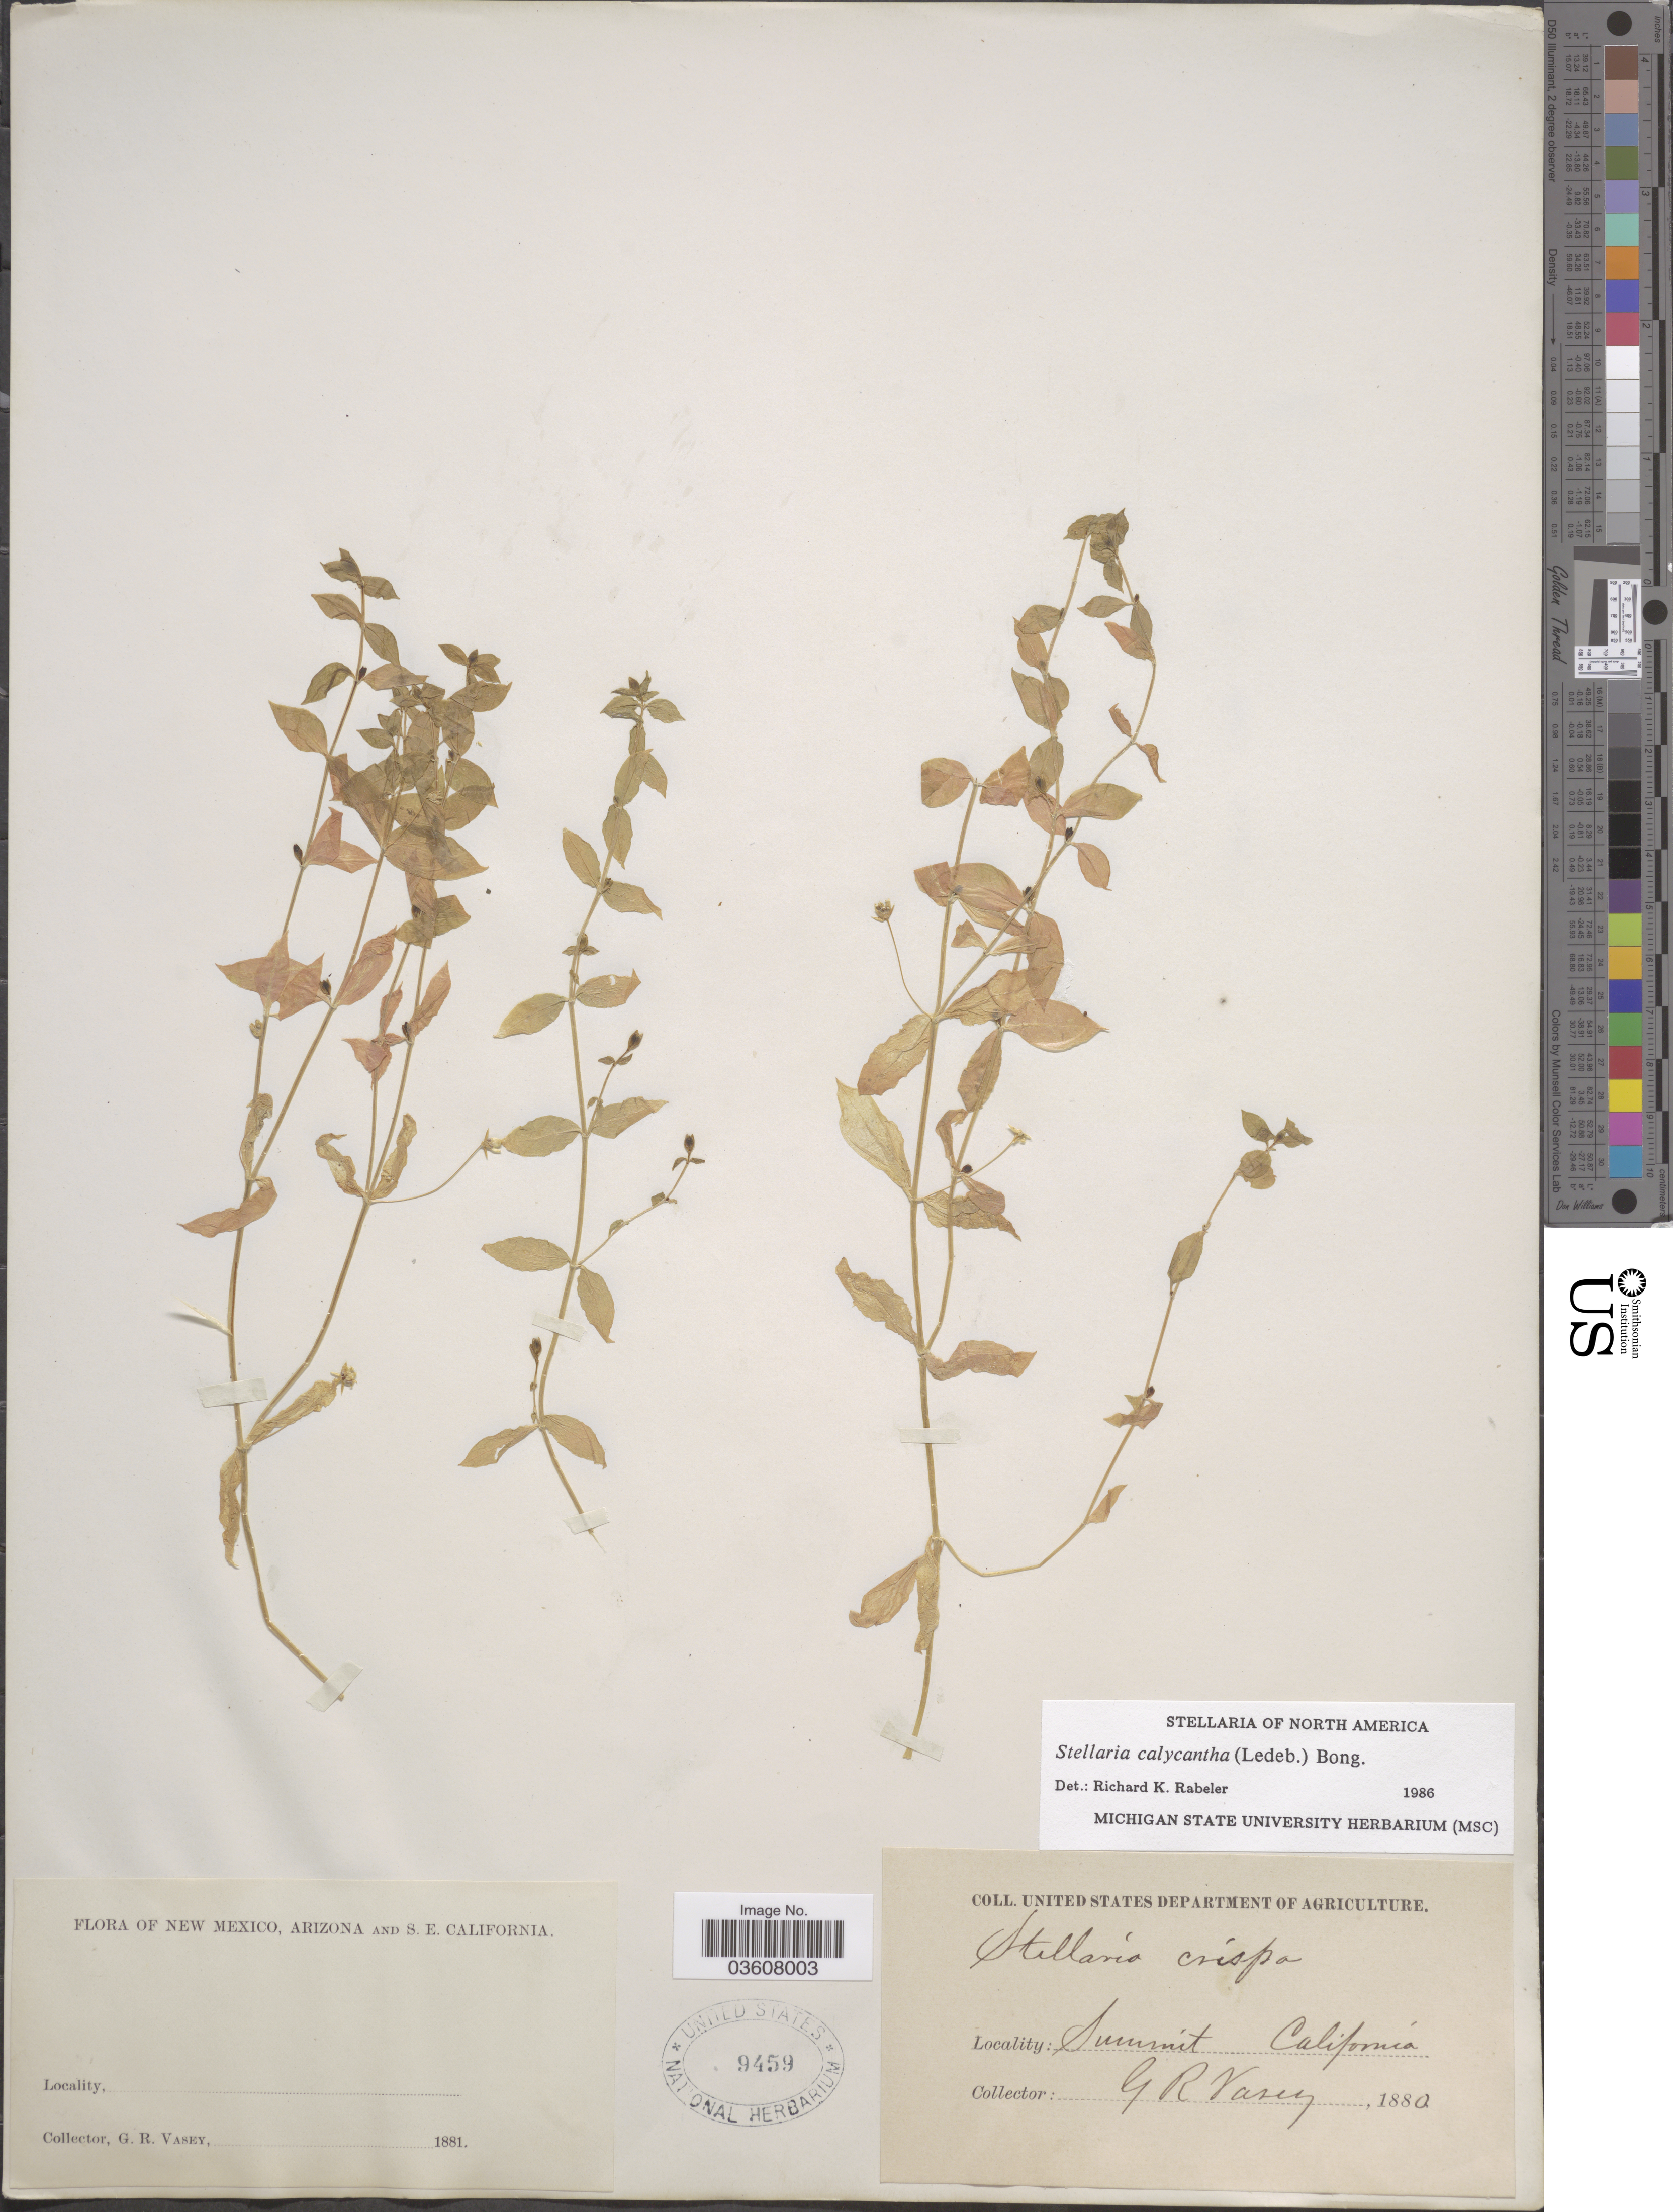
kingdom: Plantae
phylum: Tracheophyta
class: Magnoliopsida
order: Caryophyllales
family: Caryophyllaceae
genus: Stellaria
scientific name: Stellaria calycantha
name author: (Ledeb.) Bong.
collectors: G. R. Vasey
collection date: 1880/1881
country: United States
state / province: California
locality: S.E. California. Summit California.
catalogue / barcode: US 9459